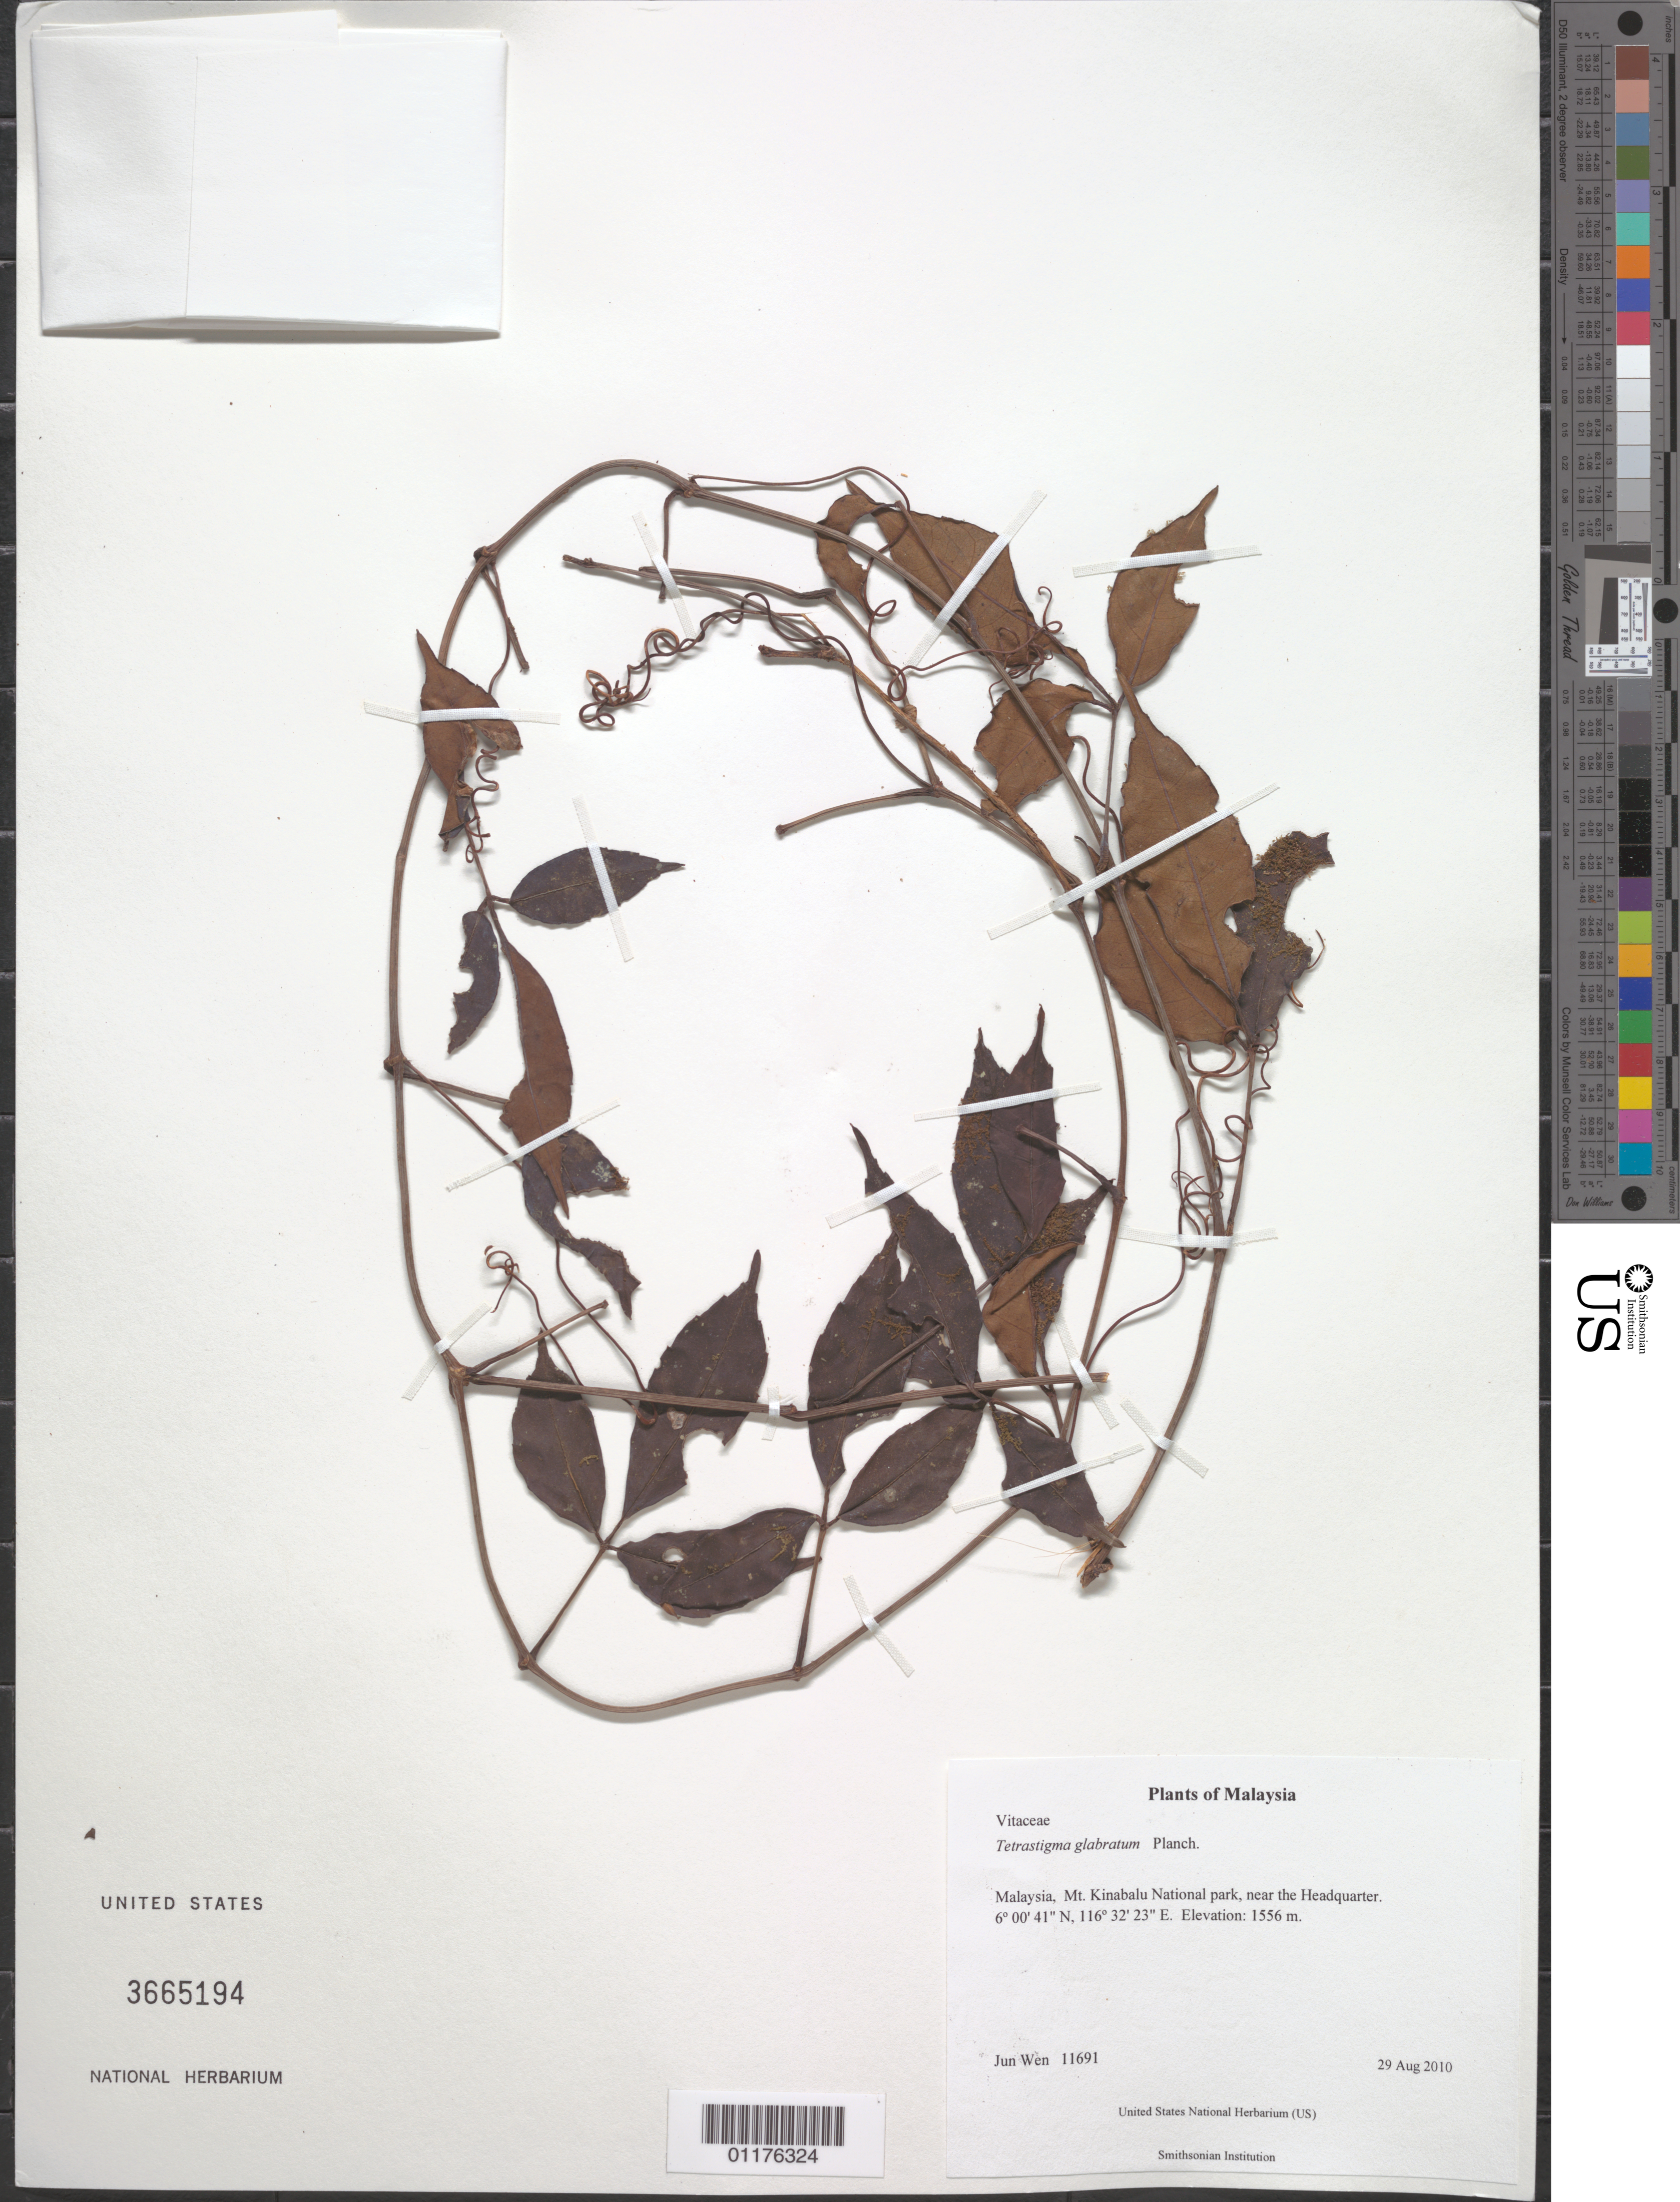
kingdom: Plantae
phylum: Tracheophyta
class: Magnoliopsida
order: Vitales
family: Vitaceae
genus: Tetrastigma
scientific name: Tetrastigma glabratum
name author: Planch.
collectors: J. Wen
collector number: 11691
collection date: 2010-08-29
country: Malaysia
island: Borneo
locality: Mt. Kinabalu National park, near the Headquarter.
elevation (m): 1556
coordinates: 06 00.678 N, 116 32.389 E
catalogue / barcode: US 3665194